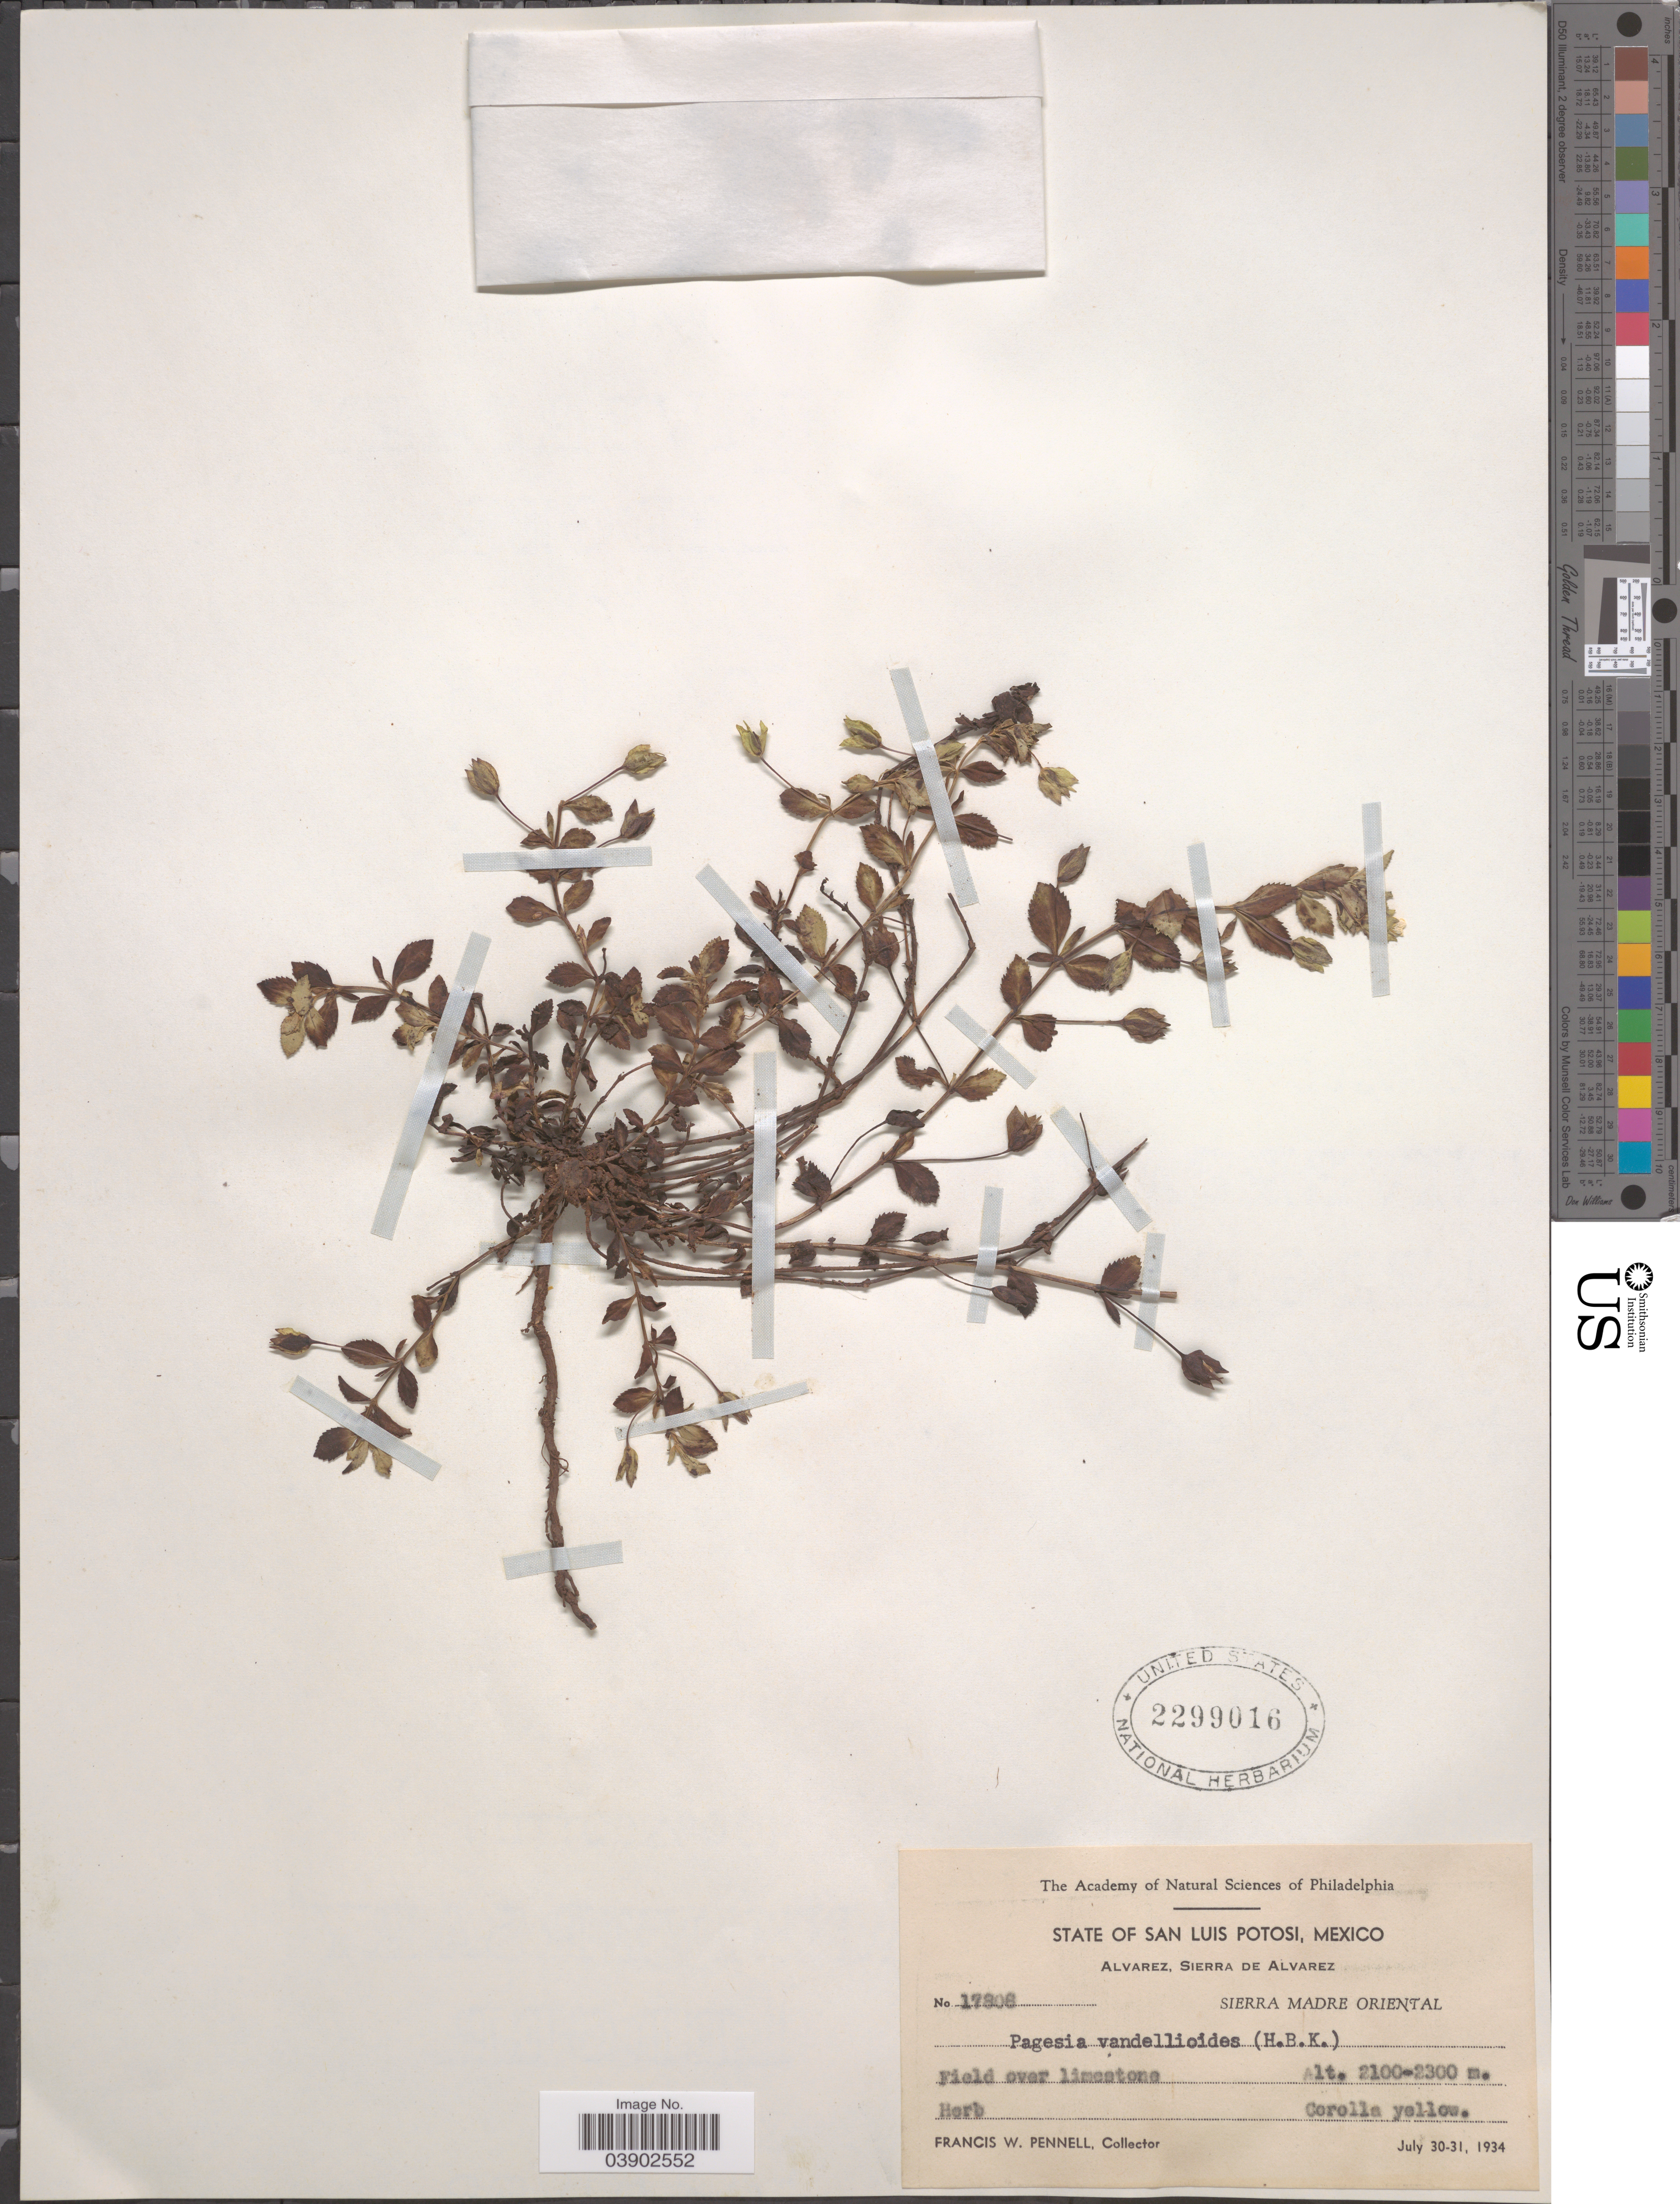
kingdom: Plantae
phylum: Tracheophyta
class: Magnoliopsida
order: Lamiales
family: Plantaginaceae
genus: Mecardonia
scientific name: Mecardonia procumbens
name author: (Mill.) Small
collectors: F. W. Pennell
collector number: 17806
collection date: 1934-07-30/1934-07-31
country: Mexico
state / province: San Luis Potosí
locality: Alvarez, Sierra de Alvarez. Sierra Madre Oriental.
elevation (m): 2100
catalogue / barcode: US 229016